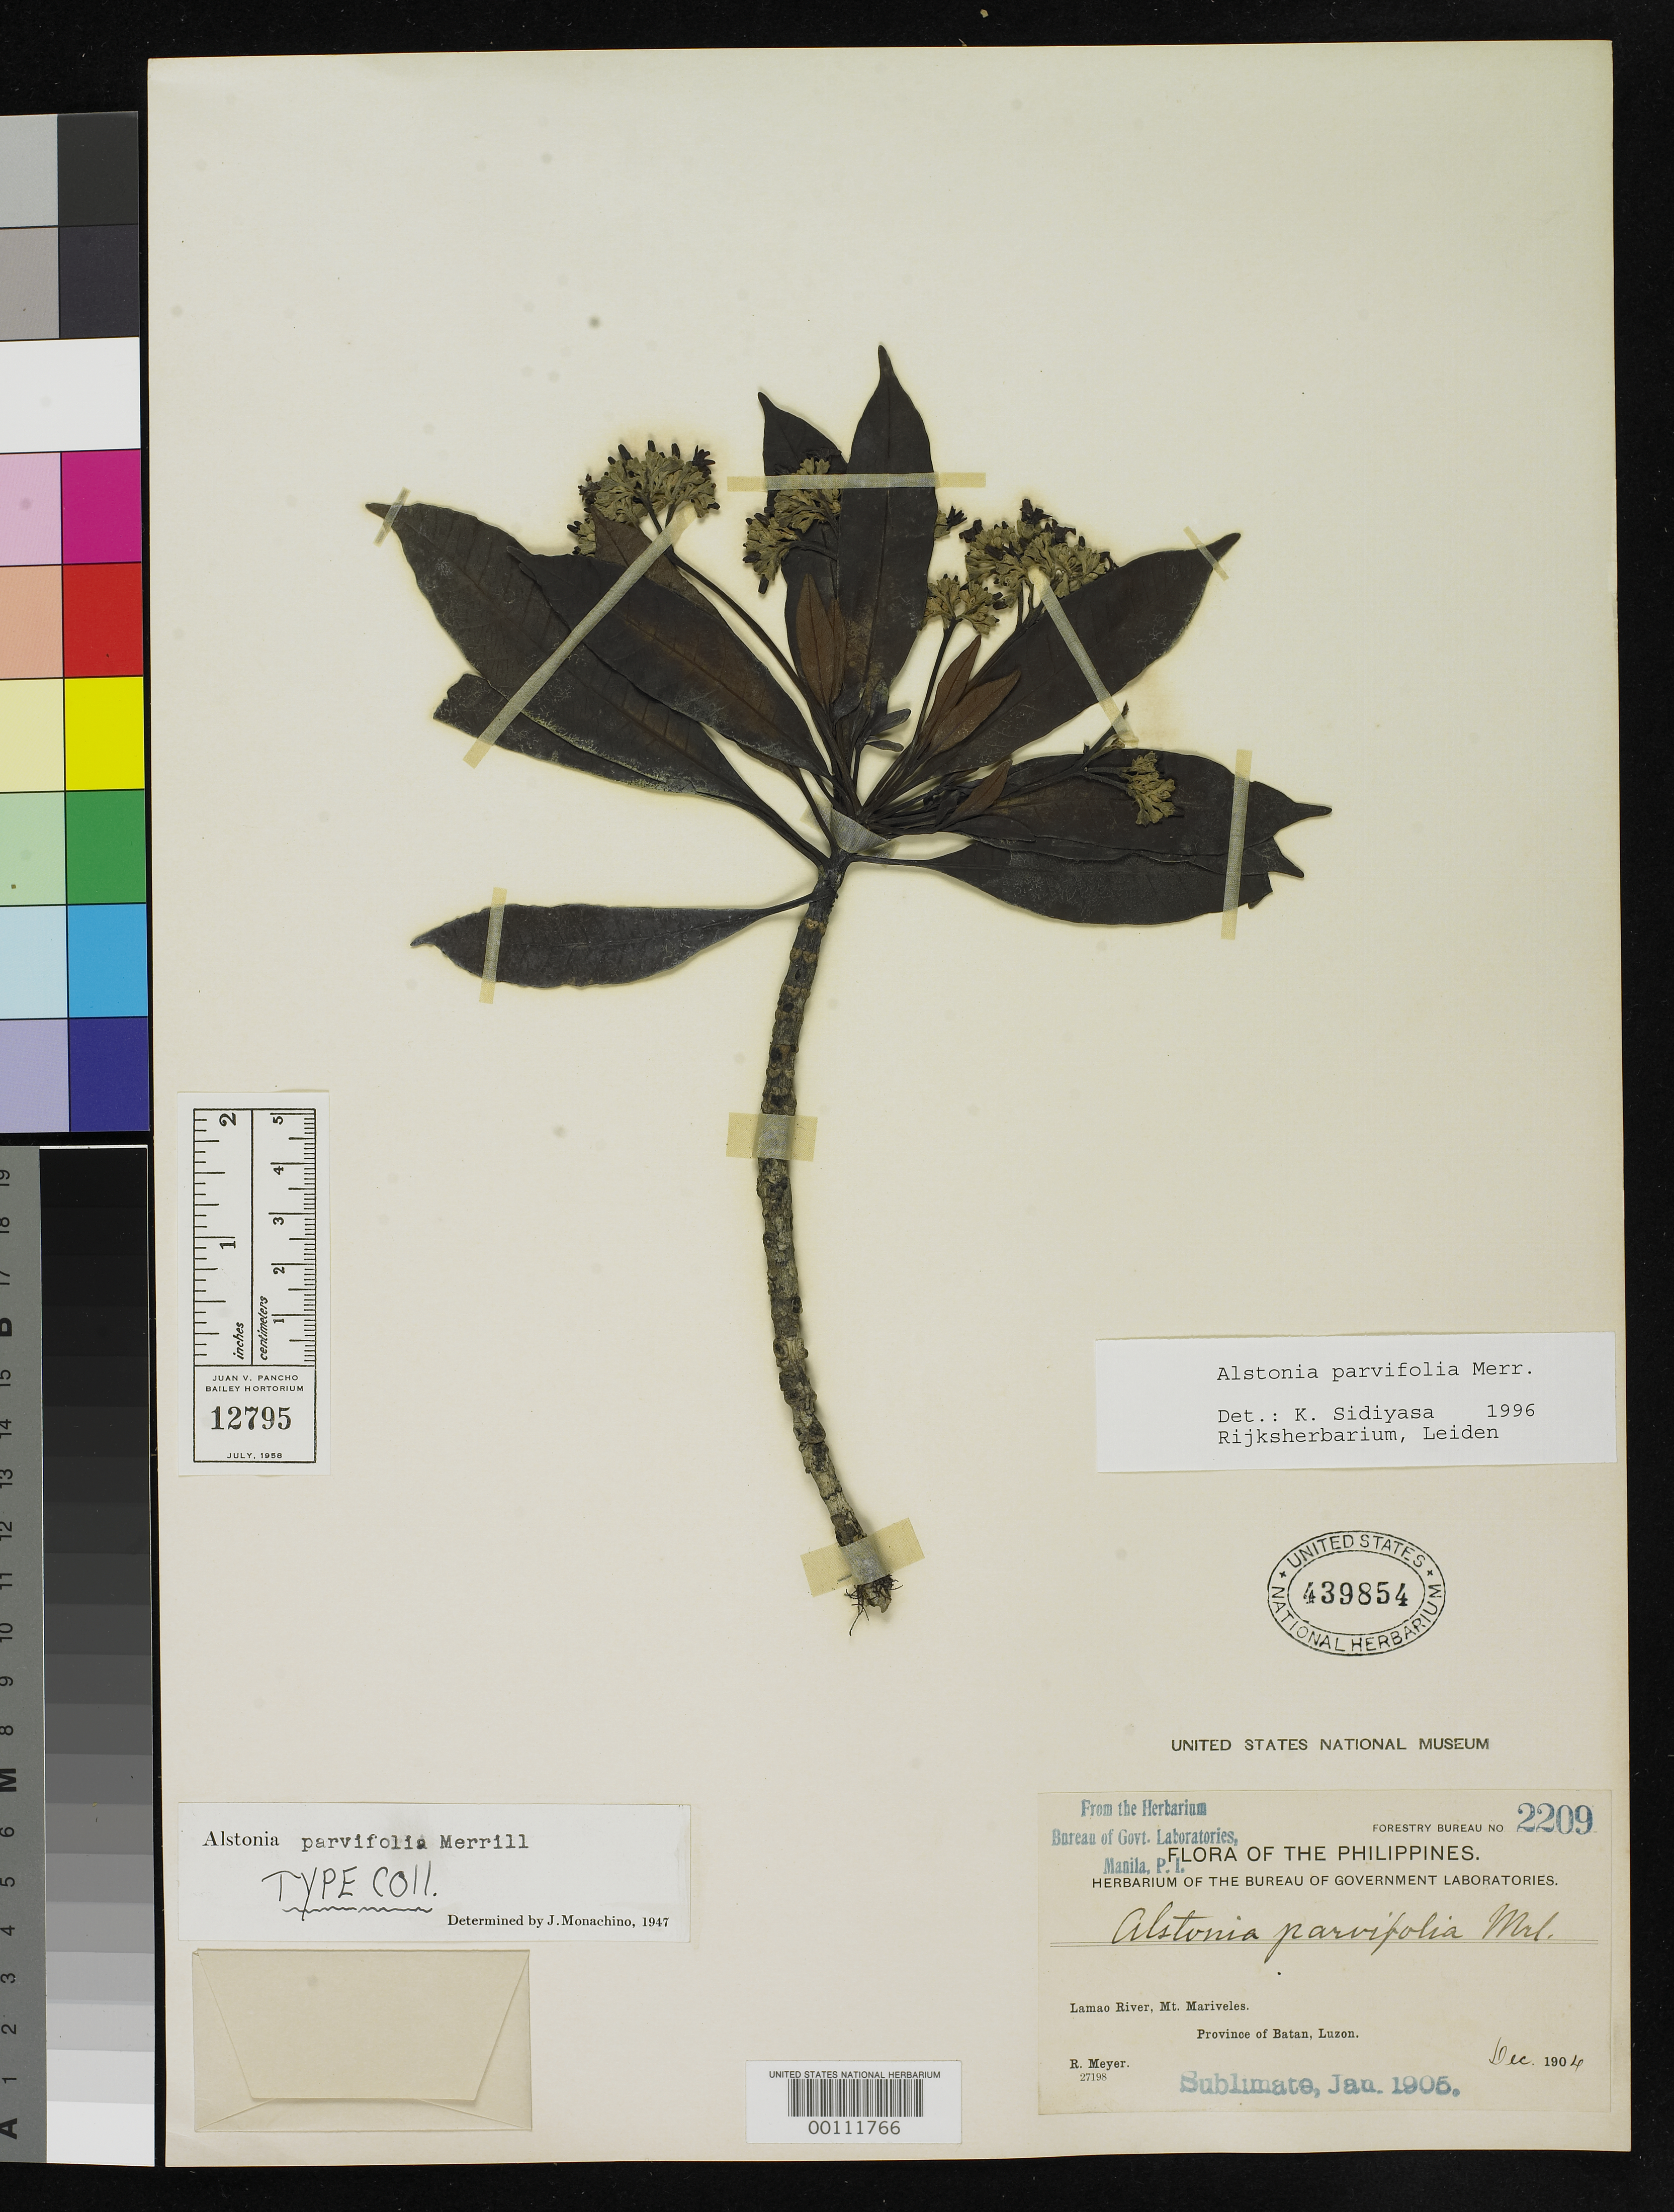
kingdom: Plantae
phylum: Tracheophyta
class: Magnoliopsida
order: Gentianales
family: Apocynaceae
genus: Alstonia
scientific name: Alstonia parvifolia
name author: Merr.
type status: Isotype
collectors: R. Meyer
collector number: For. Bur. 2209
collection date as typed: Dec 1904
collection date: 1904-12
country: Philippines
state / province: Central Luzon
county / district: Bataan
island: Luzon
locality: Lamao River, Mt. Marivales.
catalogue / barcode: US 439854